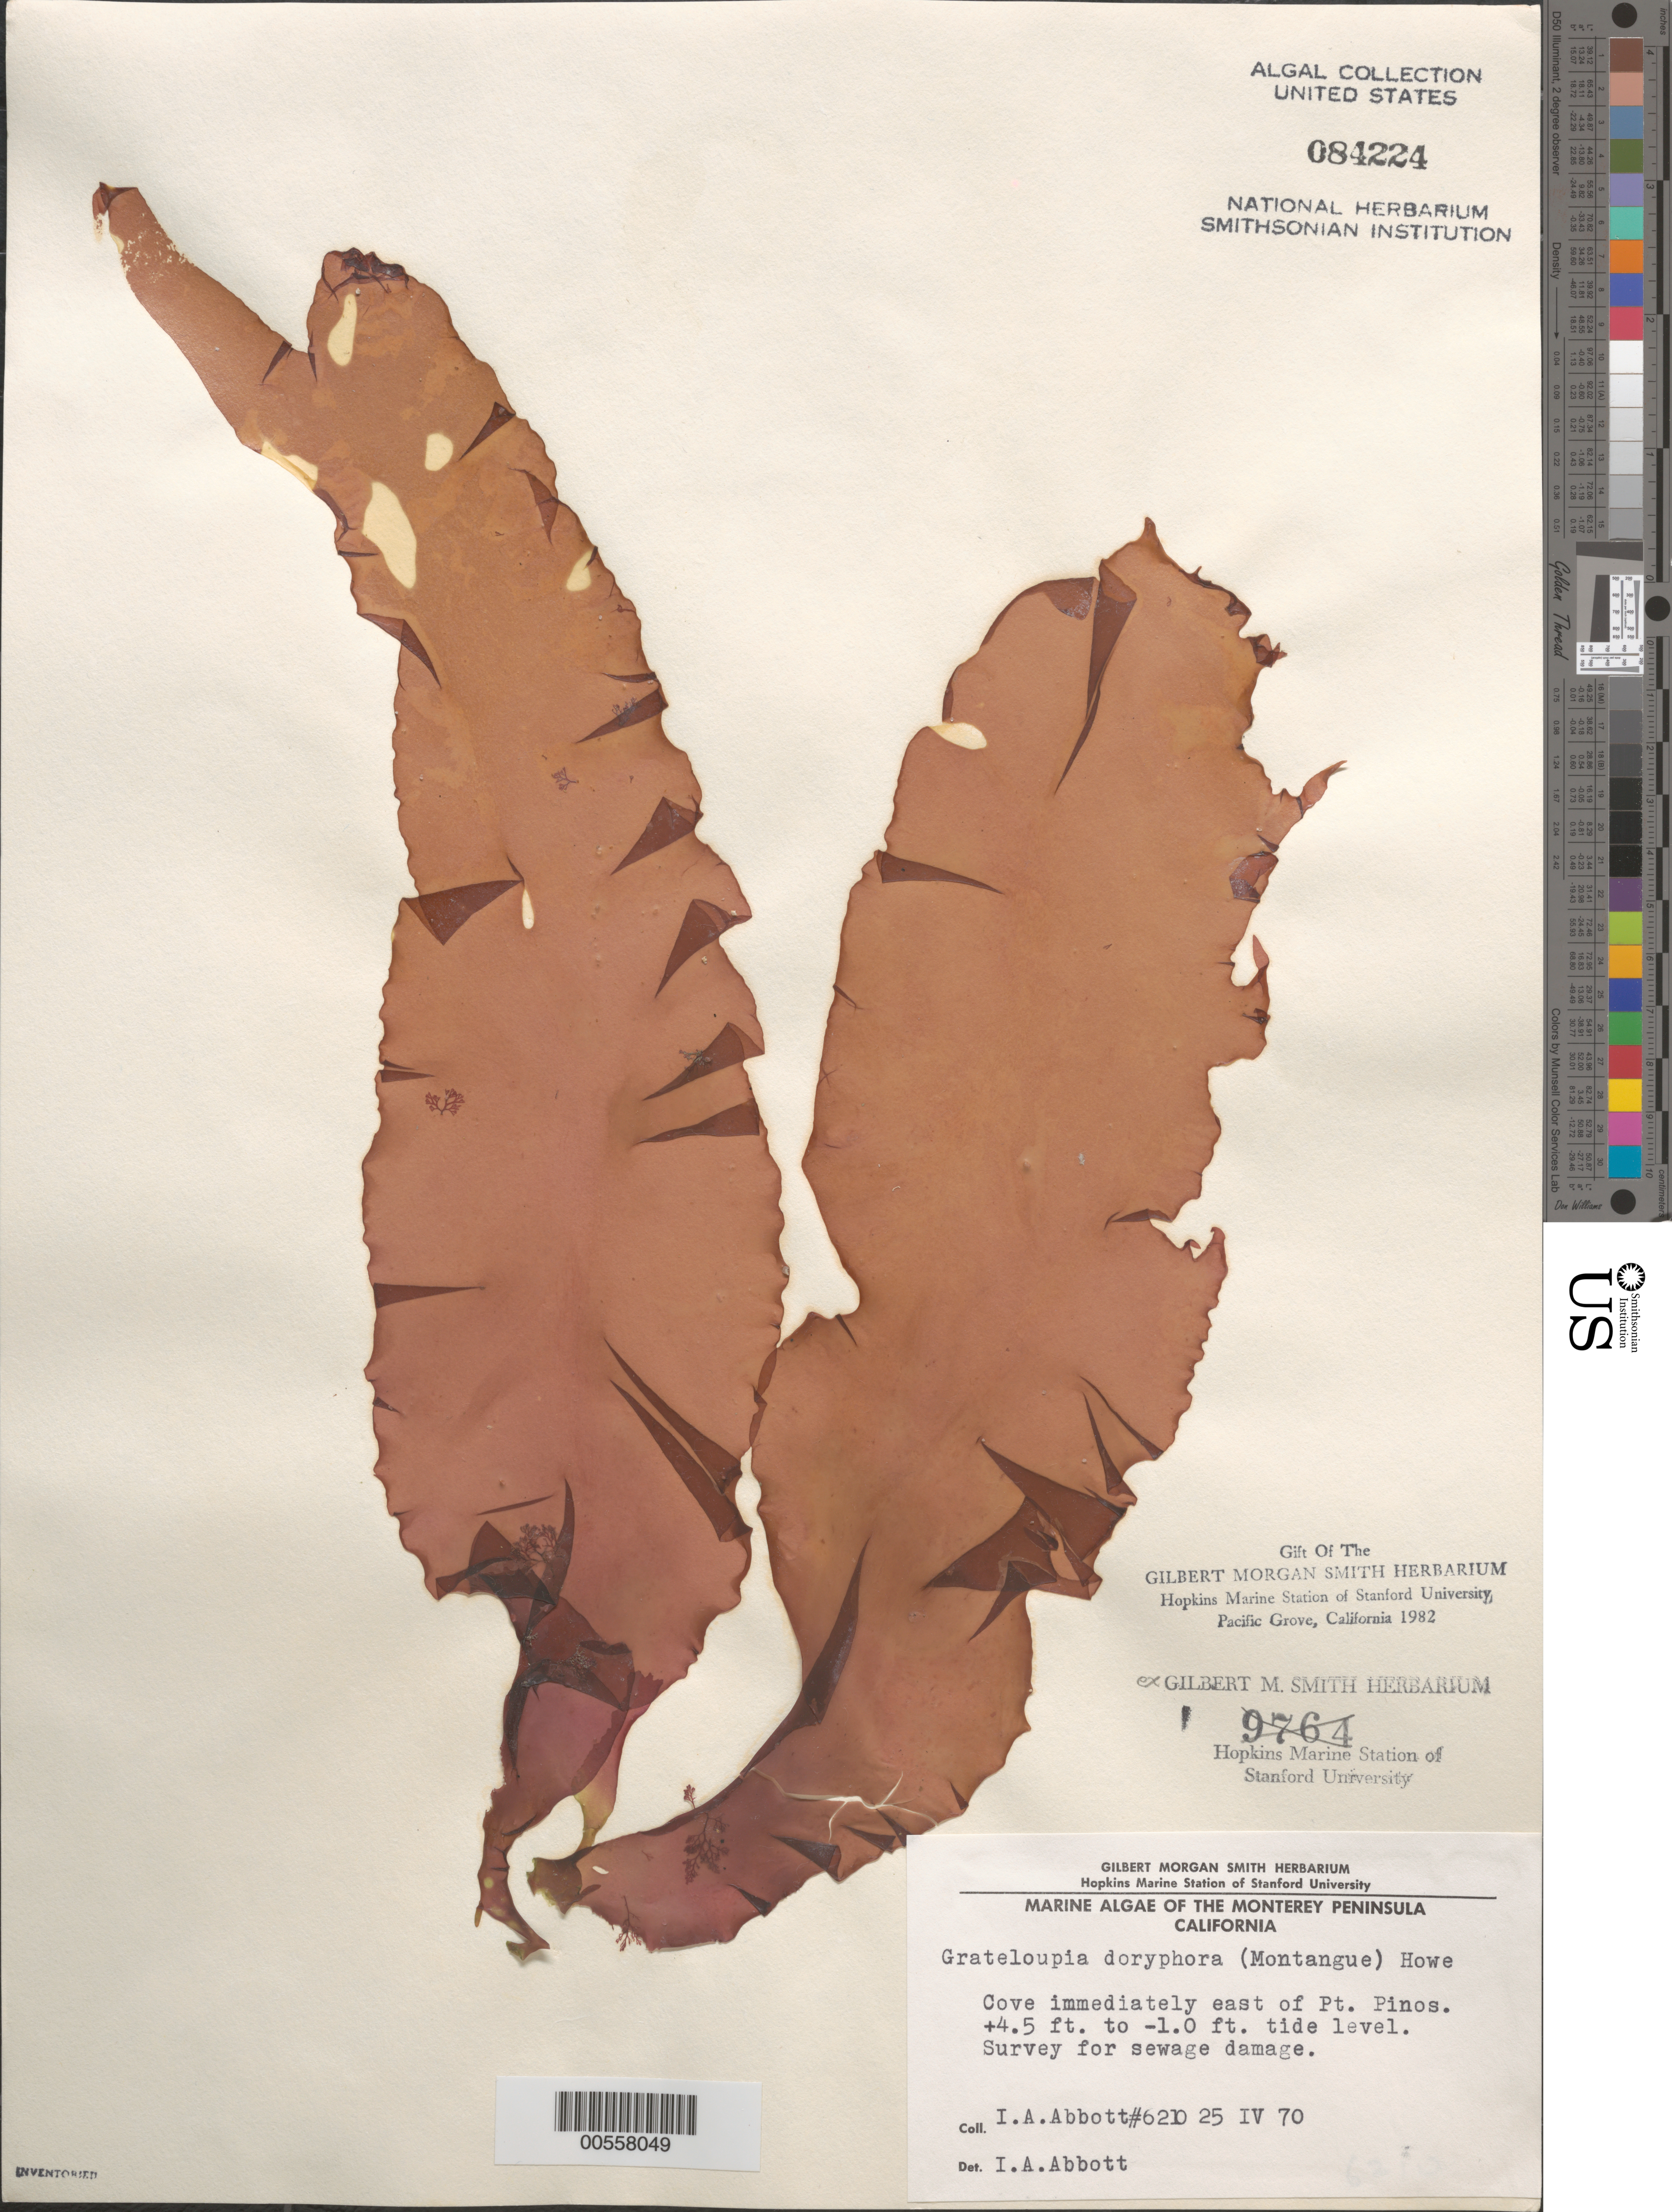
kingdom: Plantae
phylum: Rhodophyta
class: Florideophyceae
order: Halymeniales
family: Halymeniaceae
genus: Grateloupia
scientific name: Grateloupia doryphora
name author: (Mont.) Howe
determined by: Abbott, Isabella A.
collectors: I. A. Abbott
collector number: IAA 6210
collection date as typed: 25 Apr 1970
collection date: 1970-04-25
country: United States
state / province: California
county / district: Monterey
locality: Cove just east of Point Pinos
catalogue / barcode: US 84224